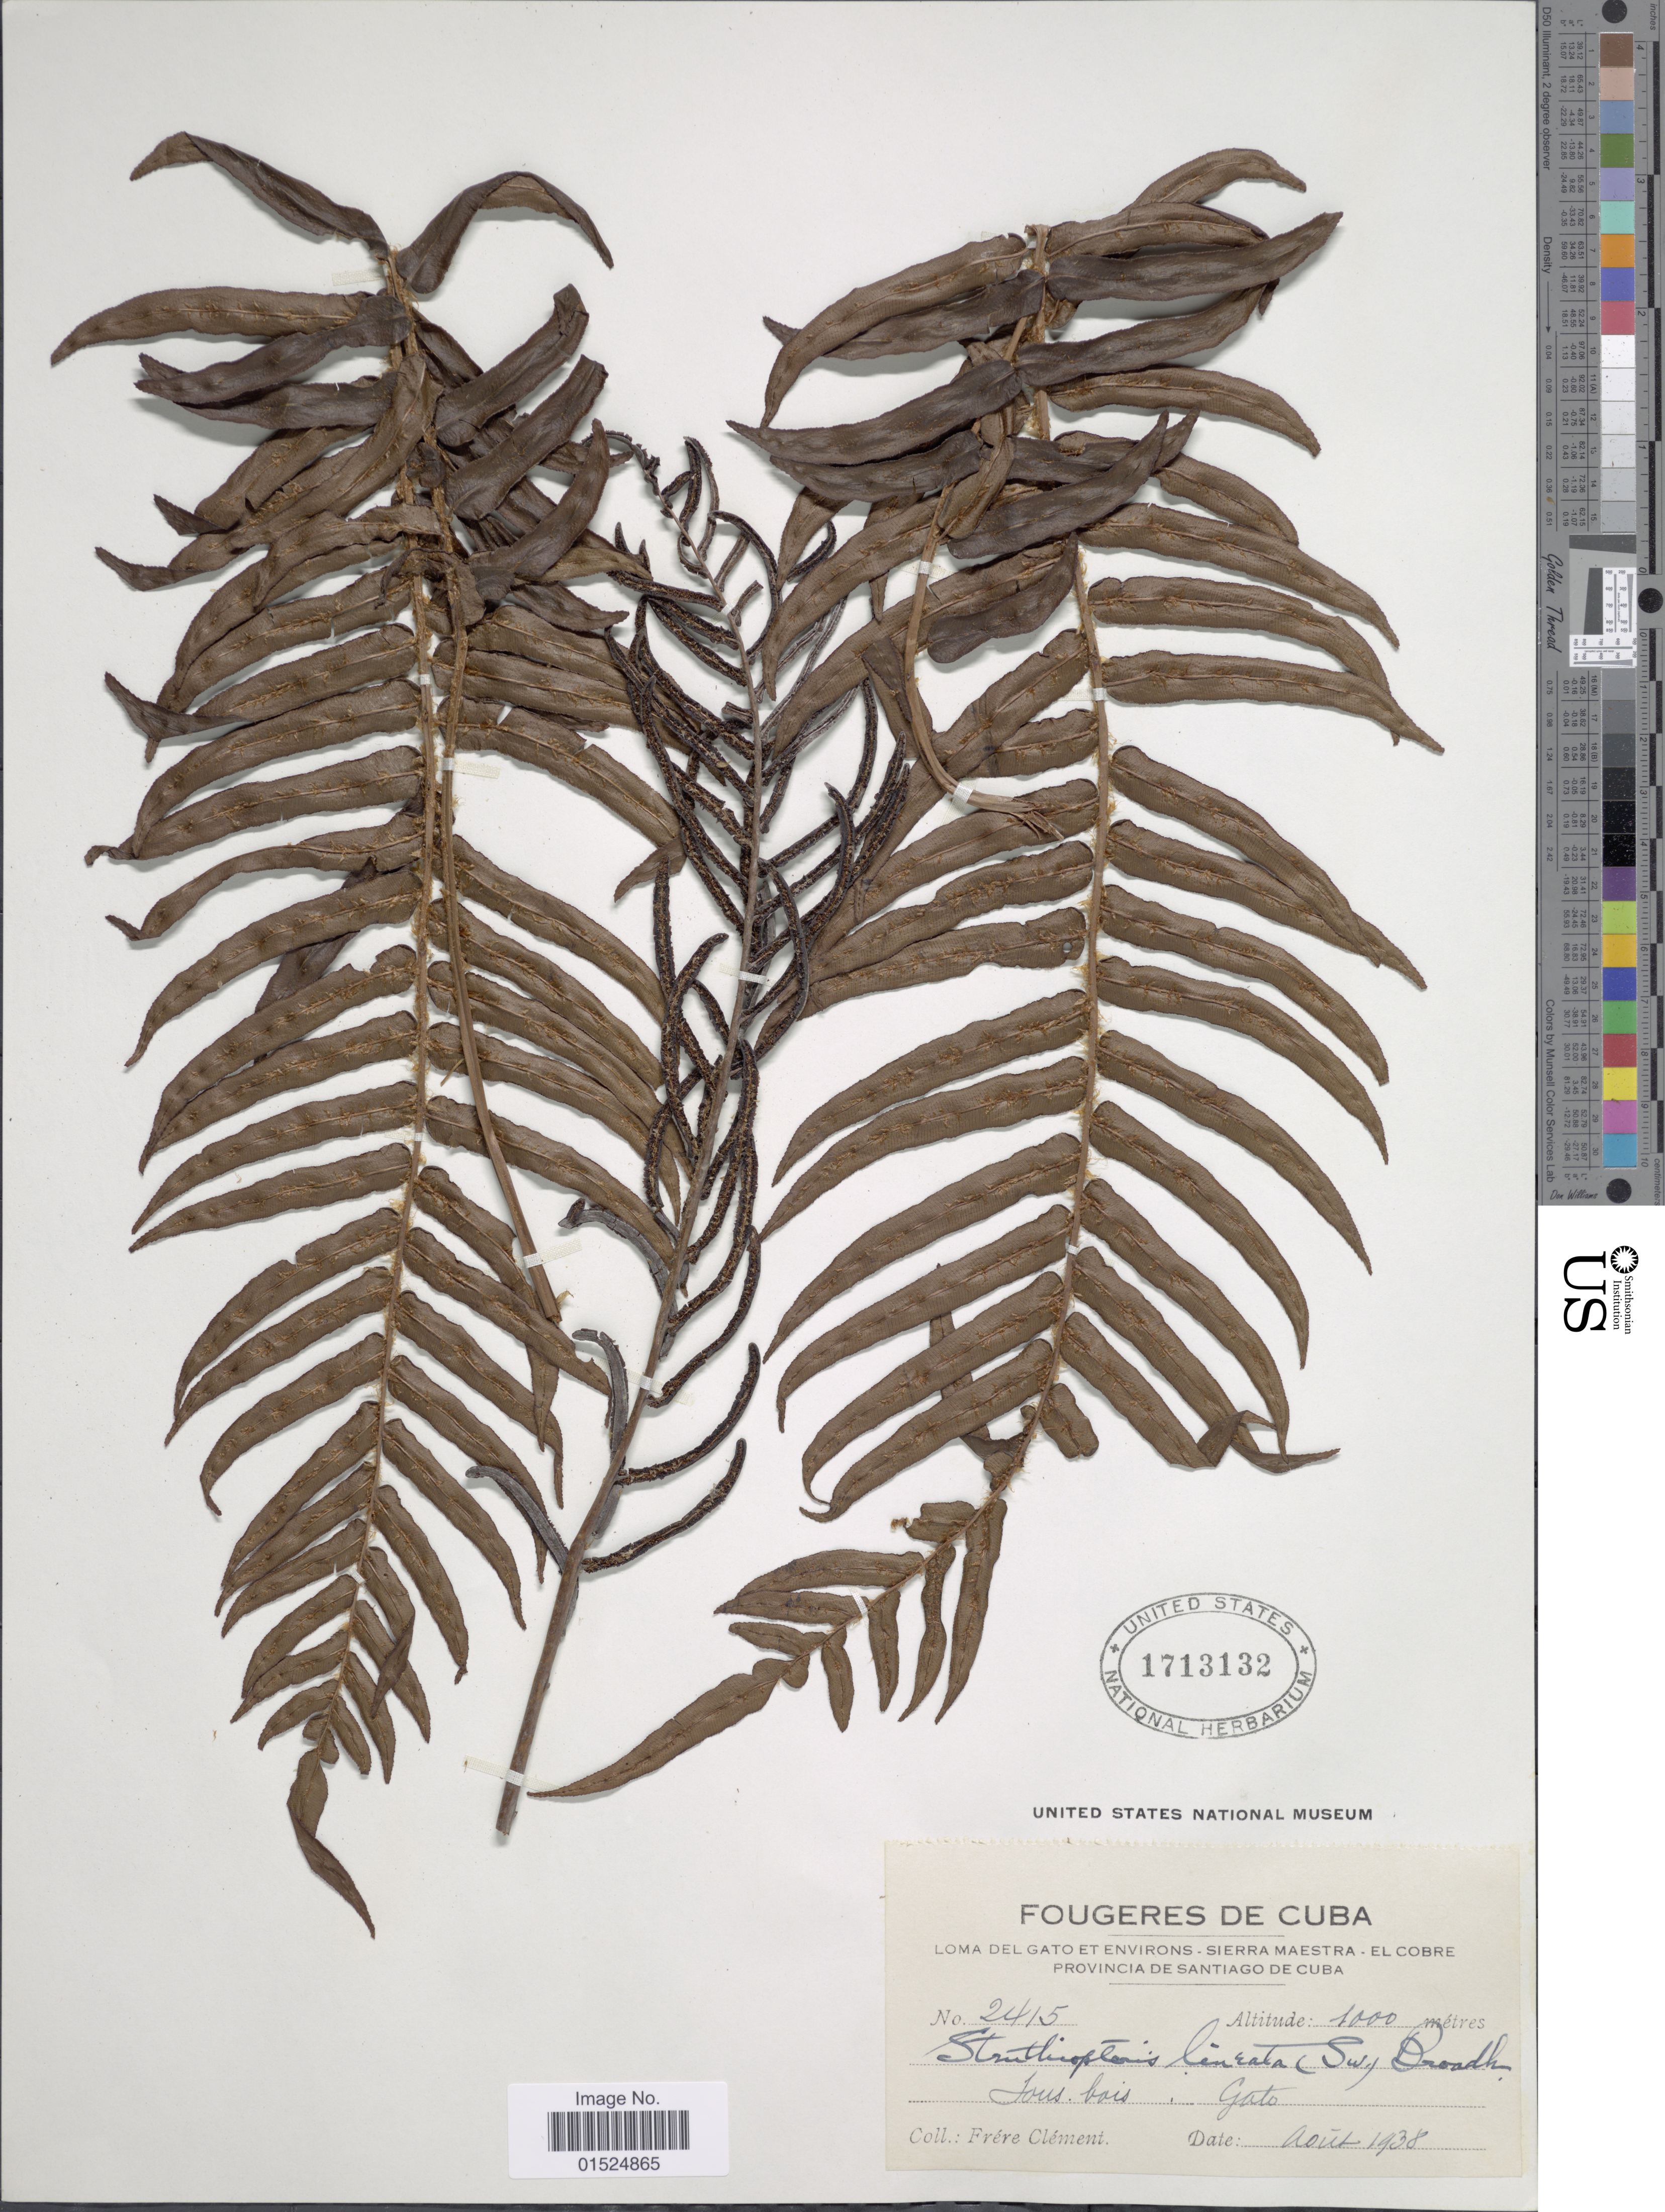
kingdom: Plantae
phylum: Tracheophyta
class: Polypodiopsida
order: Polypodiales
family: Blechnaceae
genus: Blechnum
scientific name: Blechnum lineatum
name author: (Sw.) C. Chr.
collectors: B. Clement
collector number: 2415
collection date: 1938-08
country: Cuba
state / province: Santiago de Cuba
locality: Loma del Gata et Environs, Sierra Maestra, el Cobre provincia de Santiago de Cuba, Jous Bais, Gato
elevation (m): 1000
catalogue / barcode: US 1713132